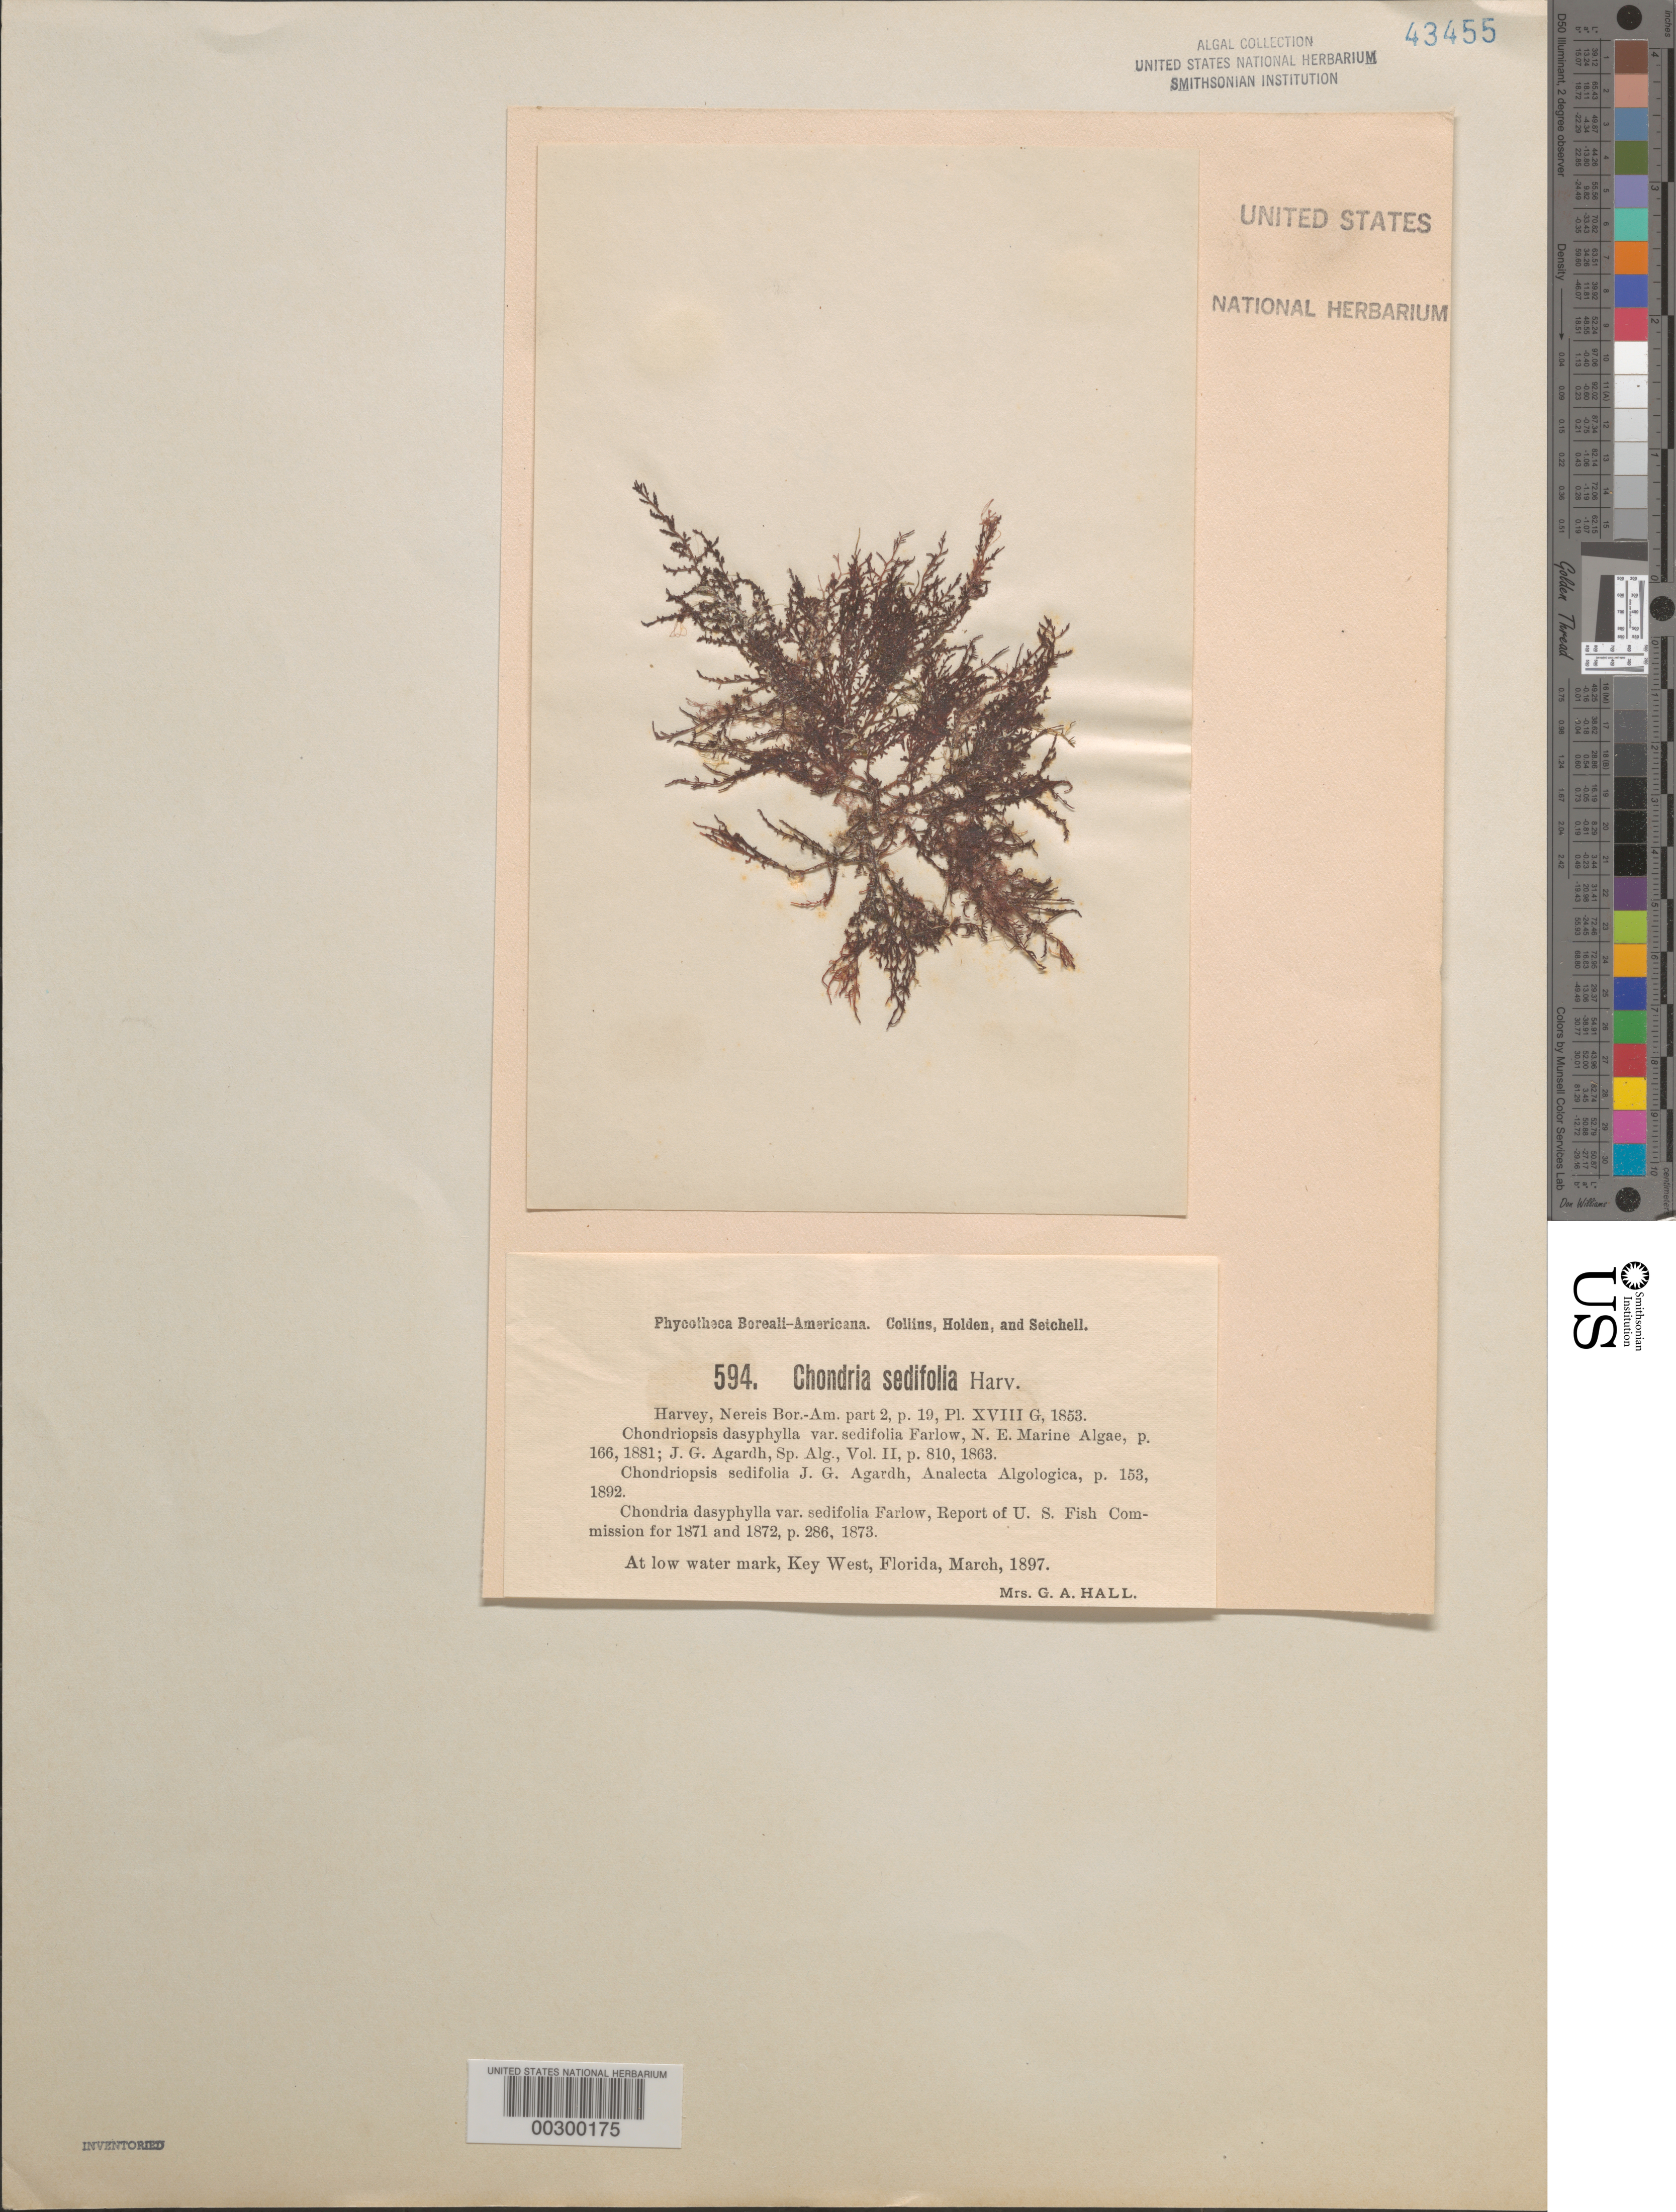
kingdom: Plantae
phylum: Rhodophyta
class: Florideophyceae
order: Ceramiales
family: Rhodomelaceae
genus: Chondria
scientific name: Chondria sedifolia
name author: Harv.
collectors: Mrs. Hall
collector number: PB-A 594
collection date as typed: Mar 1897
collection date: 1897-03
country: United States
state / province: Florida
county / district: Monroe County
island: Key West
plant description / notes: Collins, Holden & Setchell, Phycotheca Boreali-Americana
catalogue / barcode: US 43455